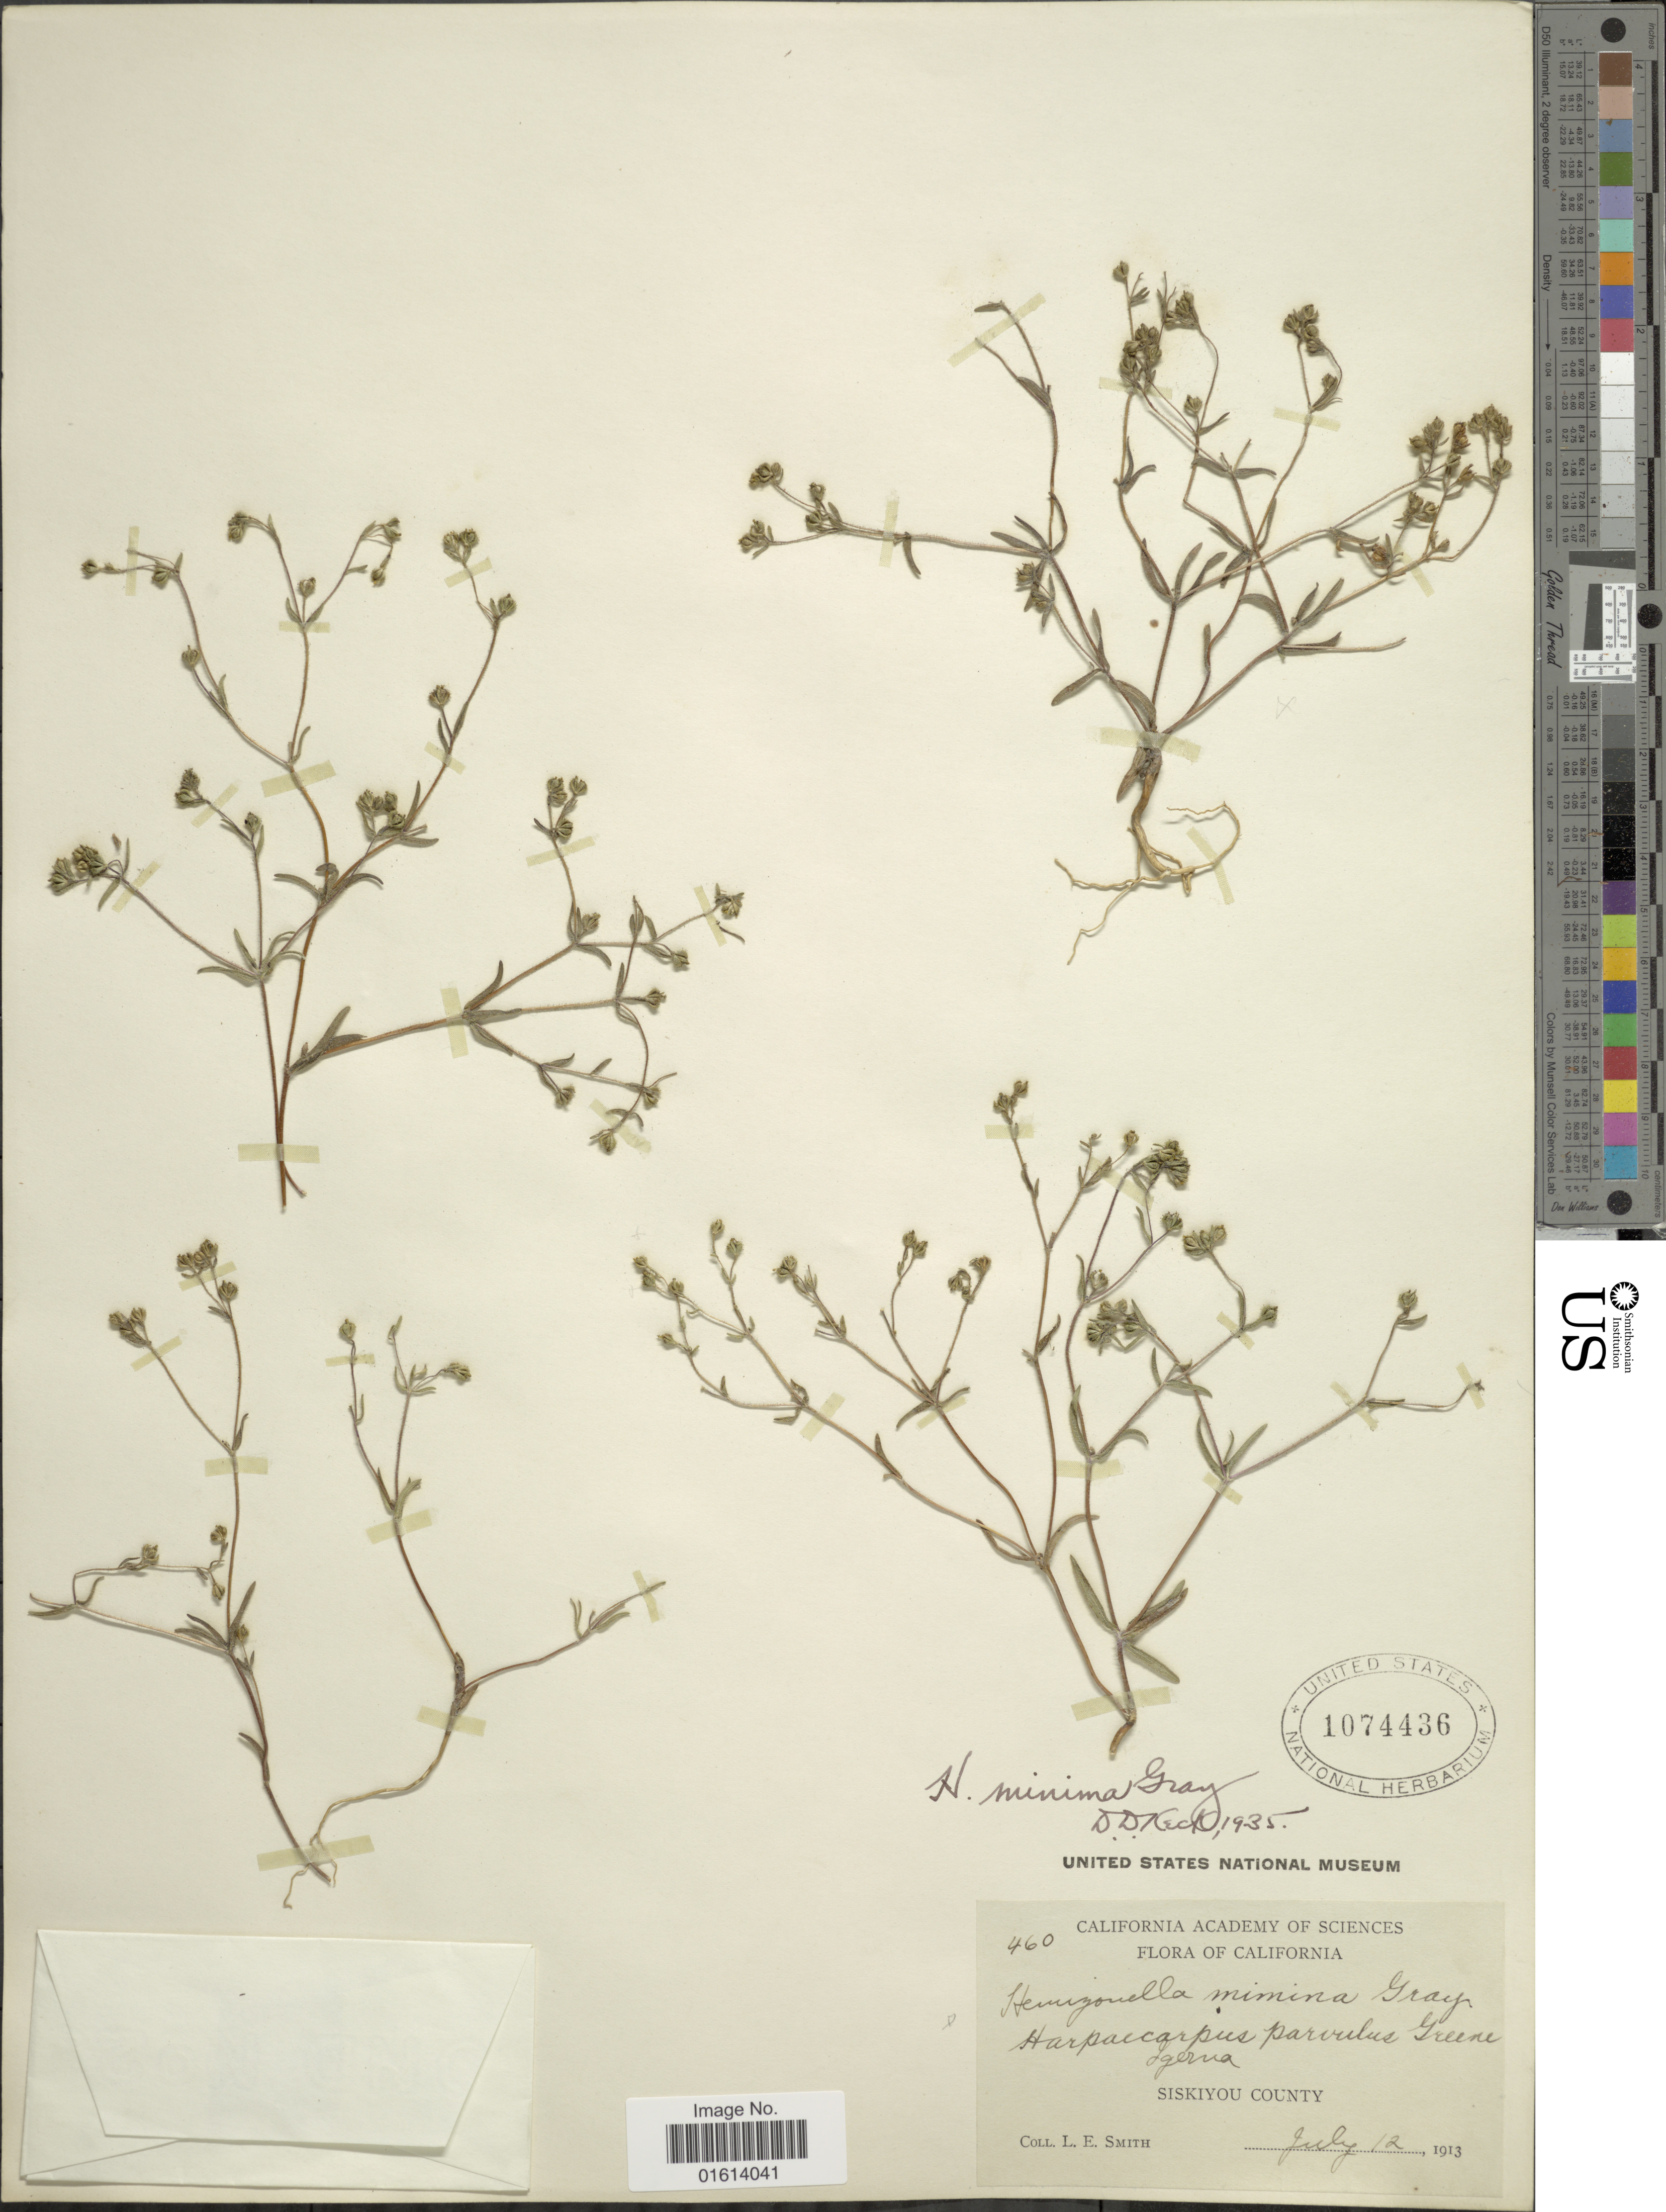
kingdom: Plantae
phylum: Tracheophyta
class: Magnoliopsida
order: Asterales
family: Asteraceae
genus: Hemizonella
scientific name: Hemizonella minima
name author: (A. Gray) A. Gray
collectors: L. E. Smith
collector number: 460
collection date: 1913-07-12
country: United States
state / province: California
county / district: Siskiyou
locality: Siskiyou County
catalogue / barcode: US 1074436